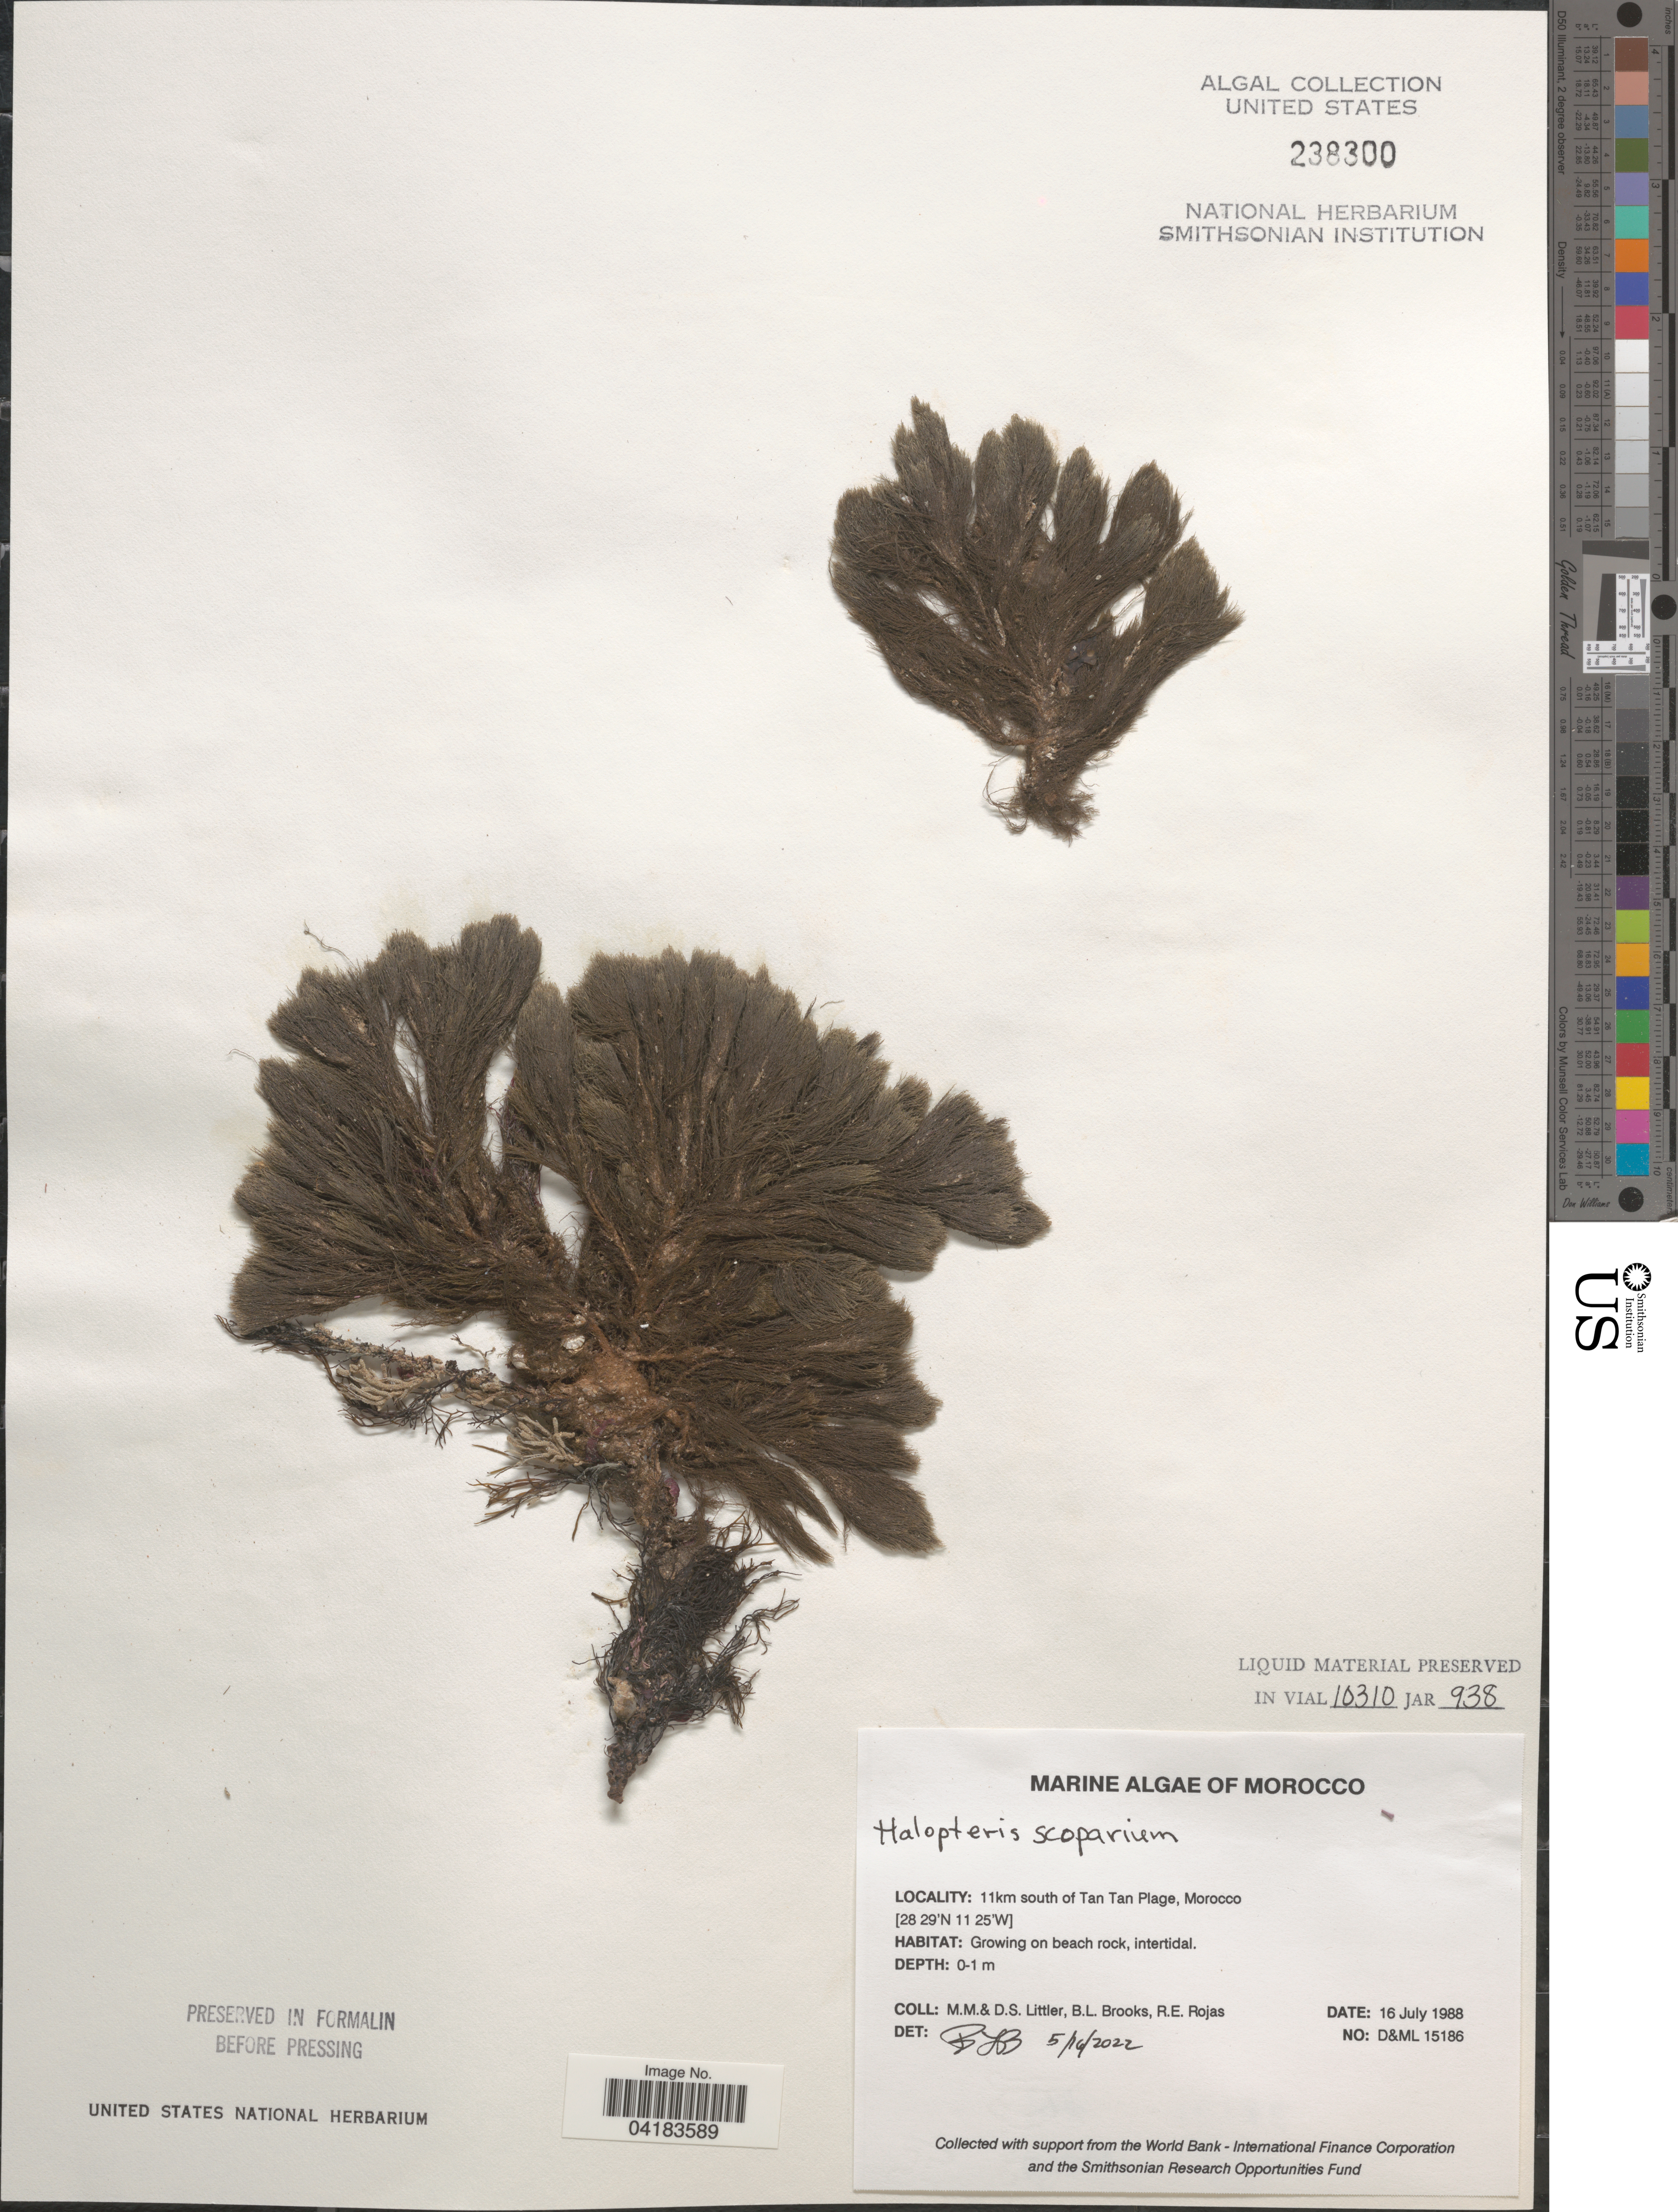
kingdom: Chromista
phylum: Ochrophyta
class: Phaeophyceae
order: Sphacelariales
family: Stypocaulaceae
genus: Halopteris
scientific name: Halopteris scoparia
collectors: D. S. Littler, B. Brooks & R. Rojas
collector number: D&ML15186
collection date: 1988-07-16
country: Morocco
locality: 11km south of Tan Tan Plage.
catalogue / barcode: US 238300